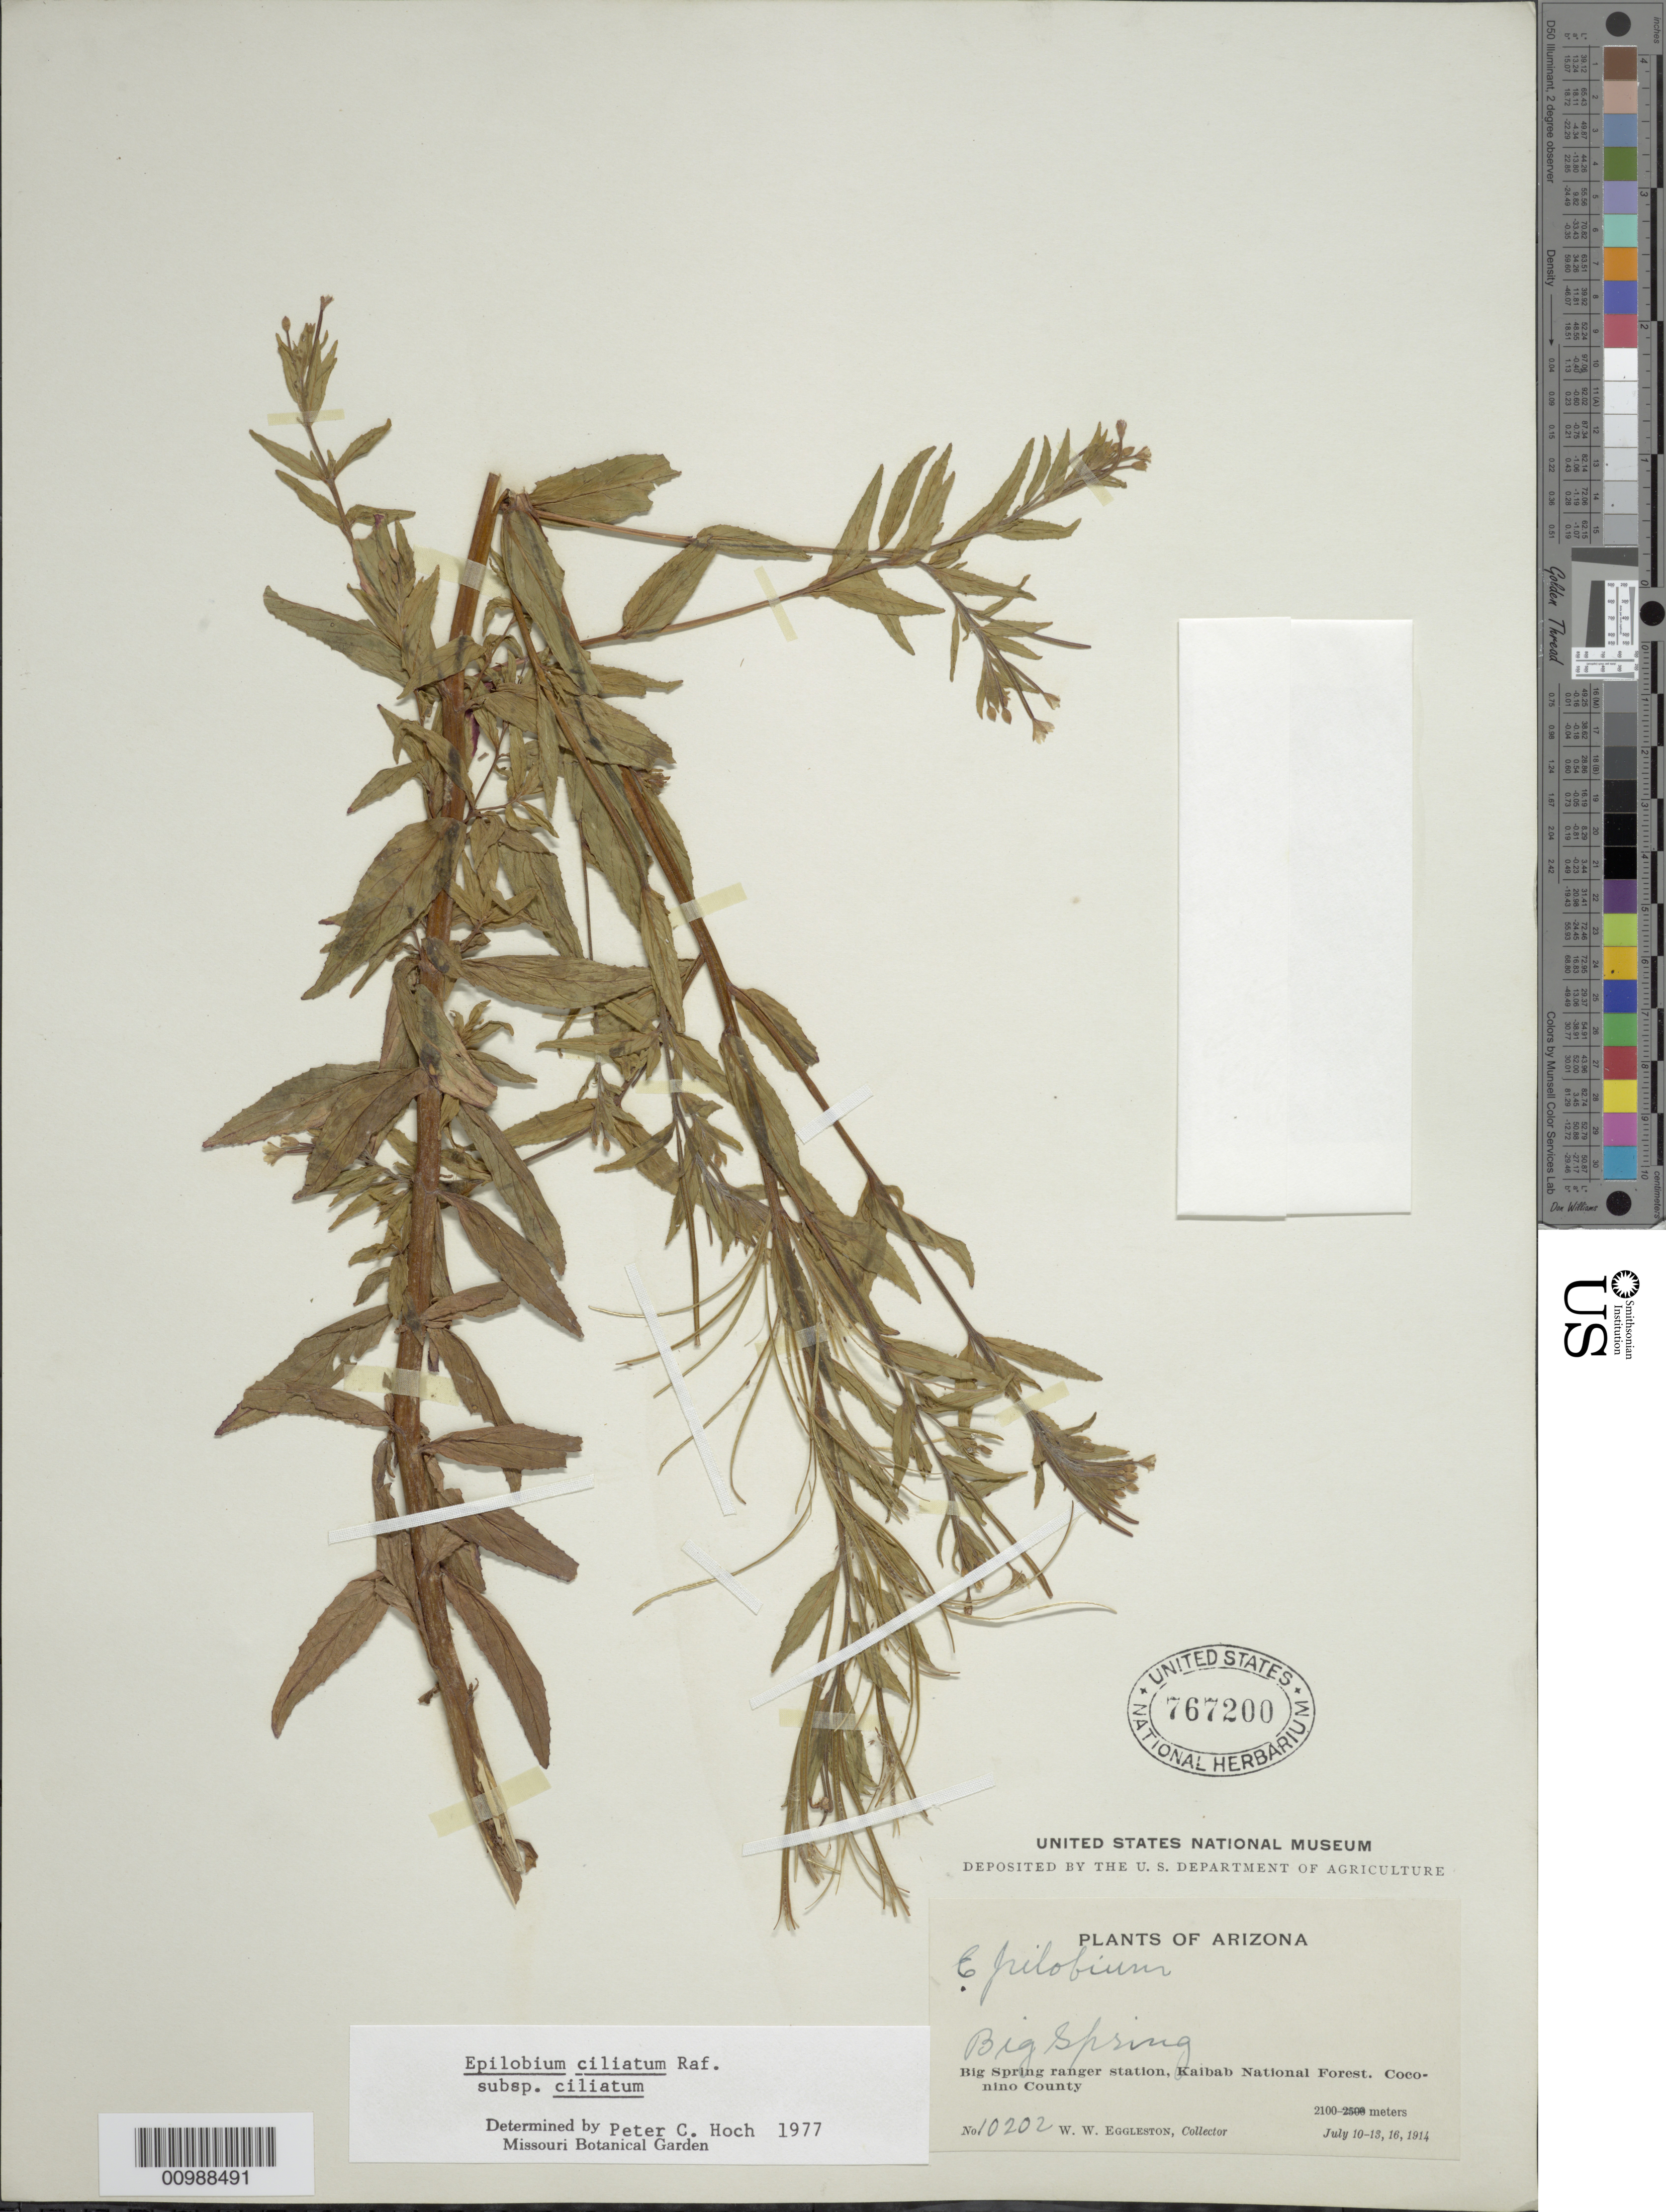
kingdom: Plantae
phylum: Tracheophyta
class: Magnoliopsida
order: Myrtales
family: Onagraceae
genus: Epilobium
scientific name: Epilobium ciliatum subsp. ciliatum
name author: Raf.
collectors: W. W. Eggleston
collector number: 10202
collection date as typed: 10 Jul 1914 to 13 Jul 1914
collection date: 1914-07-10/1914-07-13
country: United States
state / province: Arizona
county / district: Coconino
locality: Big Spring, Big Spring Ranger Station, Kaibab National Forest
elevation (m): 2100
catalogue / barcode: US 767200